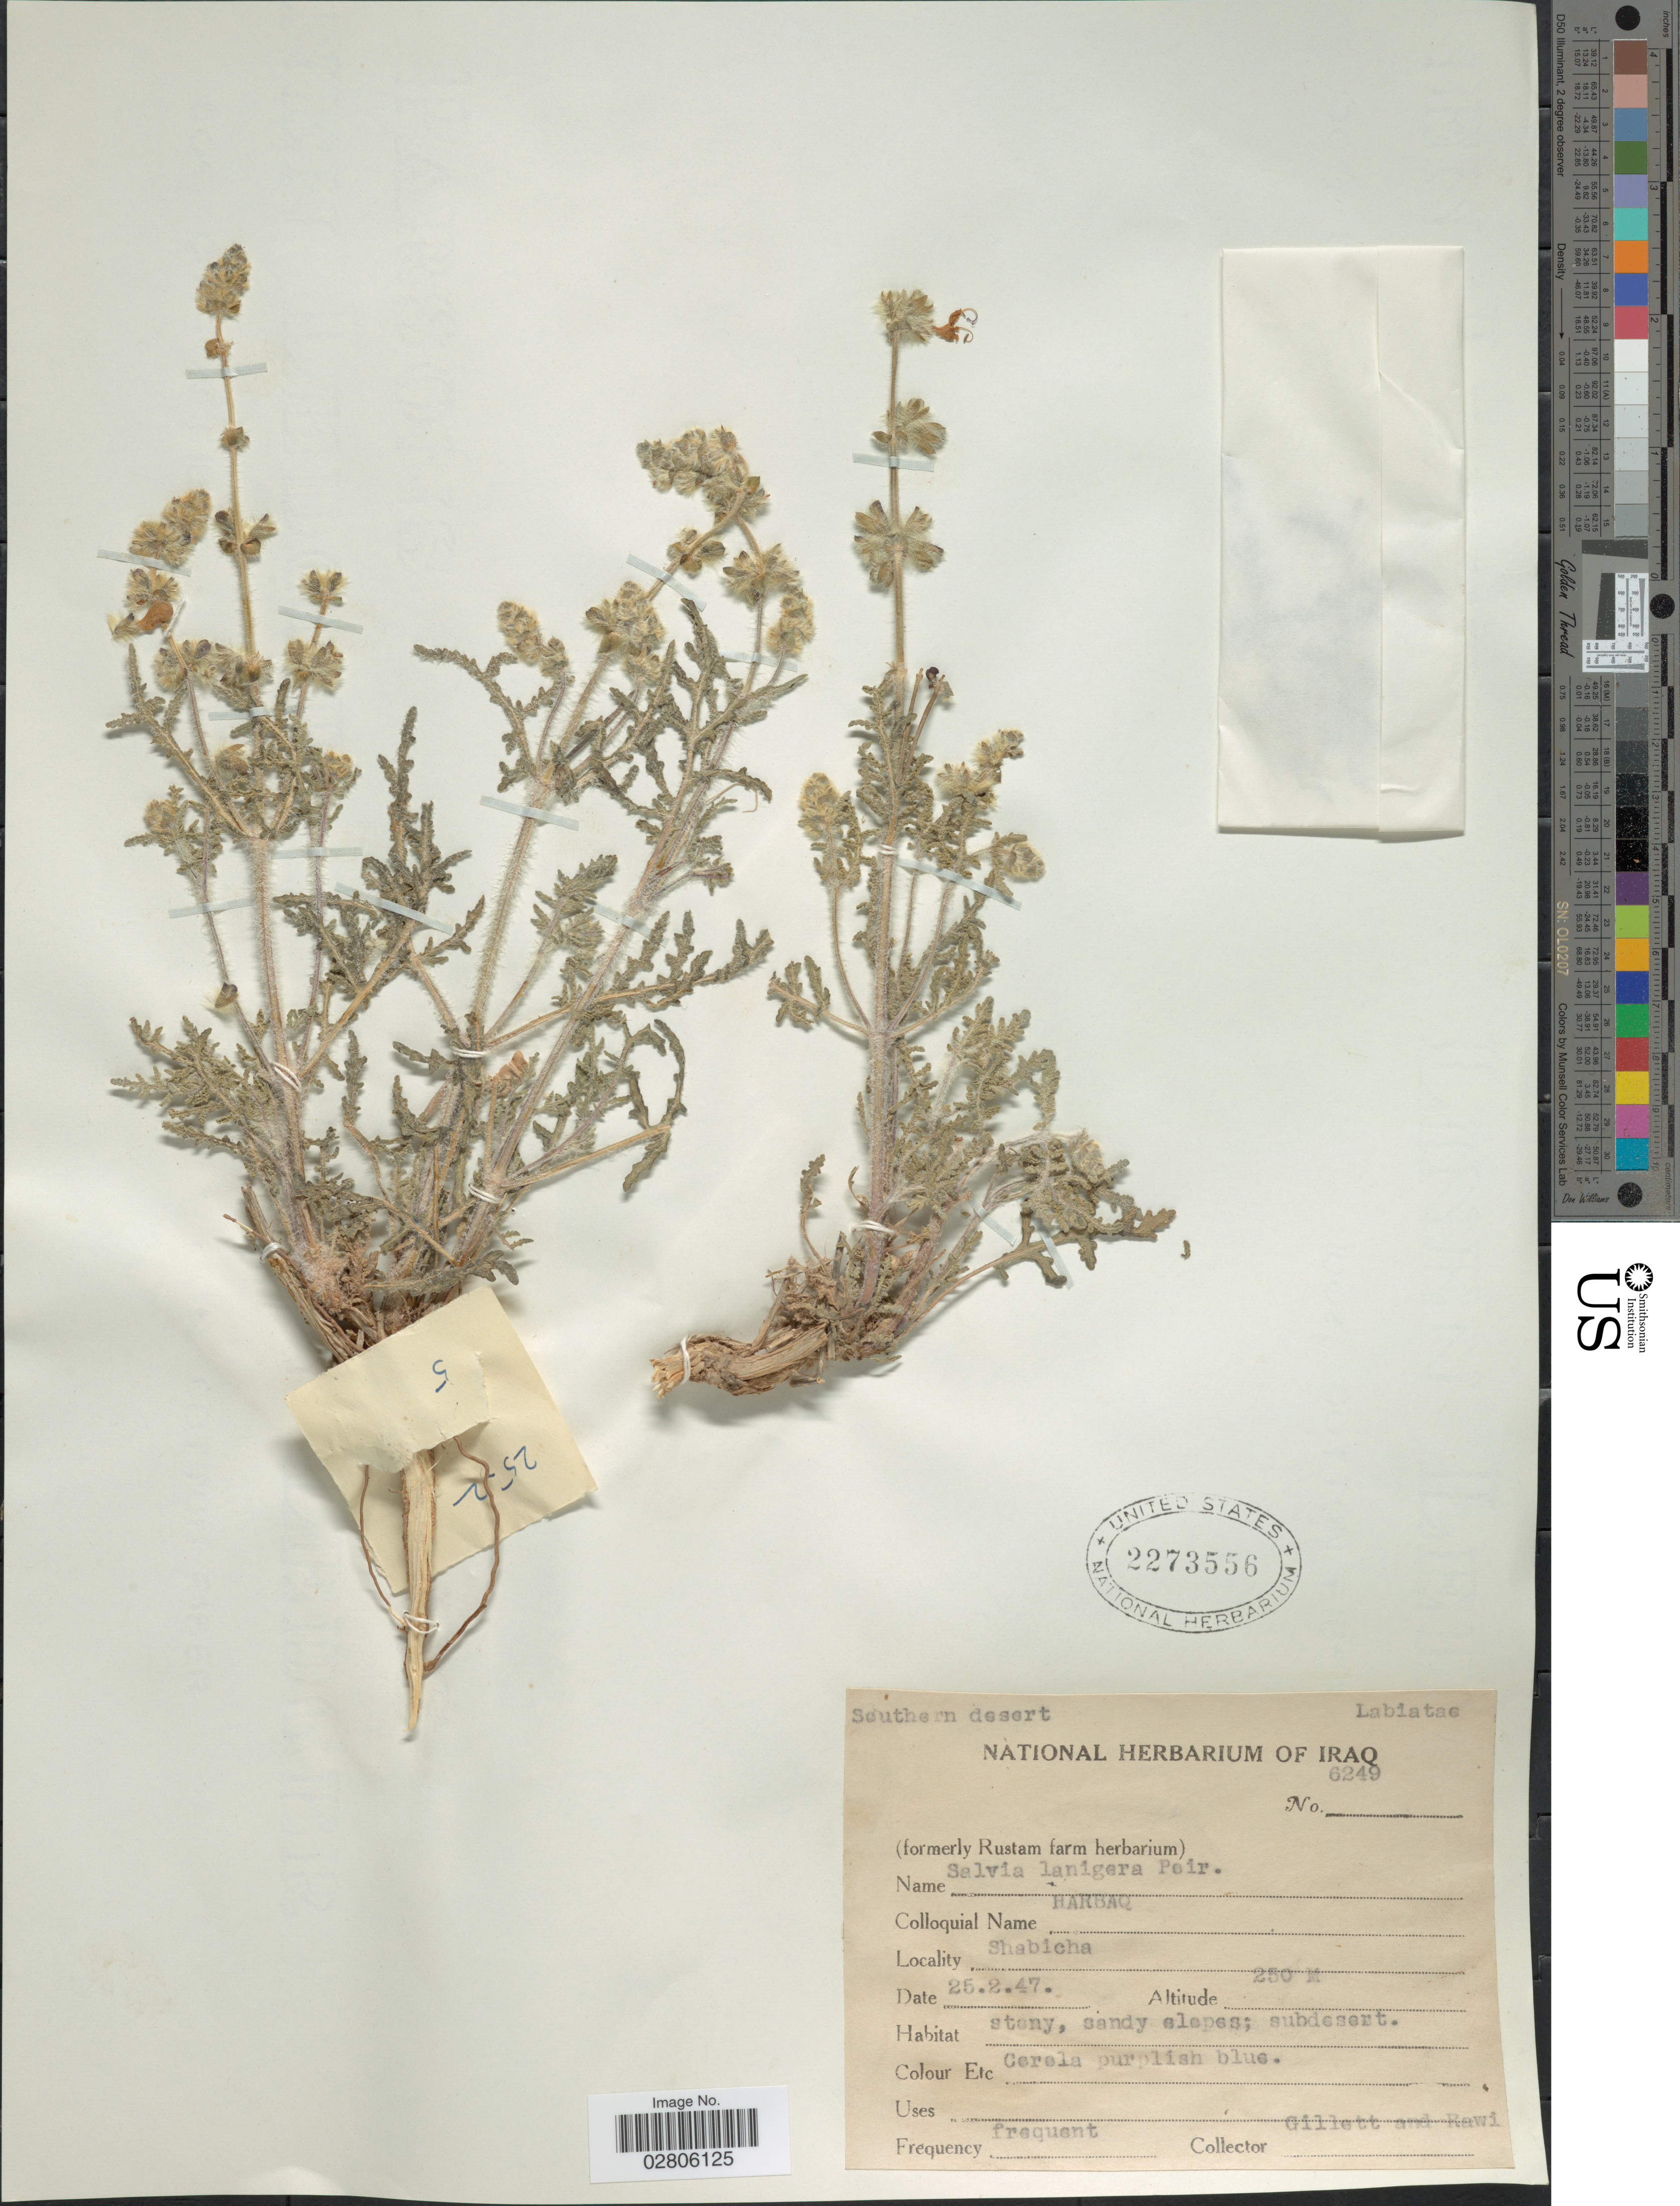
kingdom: Plantae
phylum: Tracheophyta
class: Magnoliopsida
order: Lamiales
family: Lamiaceae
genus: Salvia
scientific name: Salvia lanigera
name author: Poir.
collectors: Gillett, -- & -. Rawi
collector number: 6249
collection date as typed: Transcribed d/m/y: 25/2/47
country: Iraq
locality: Southern desert, Shabicha.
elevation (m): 250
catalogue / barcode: US 2273556